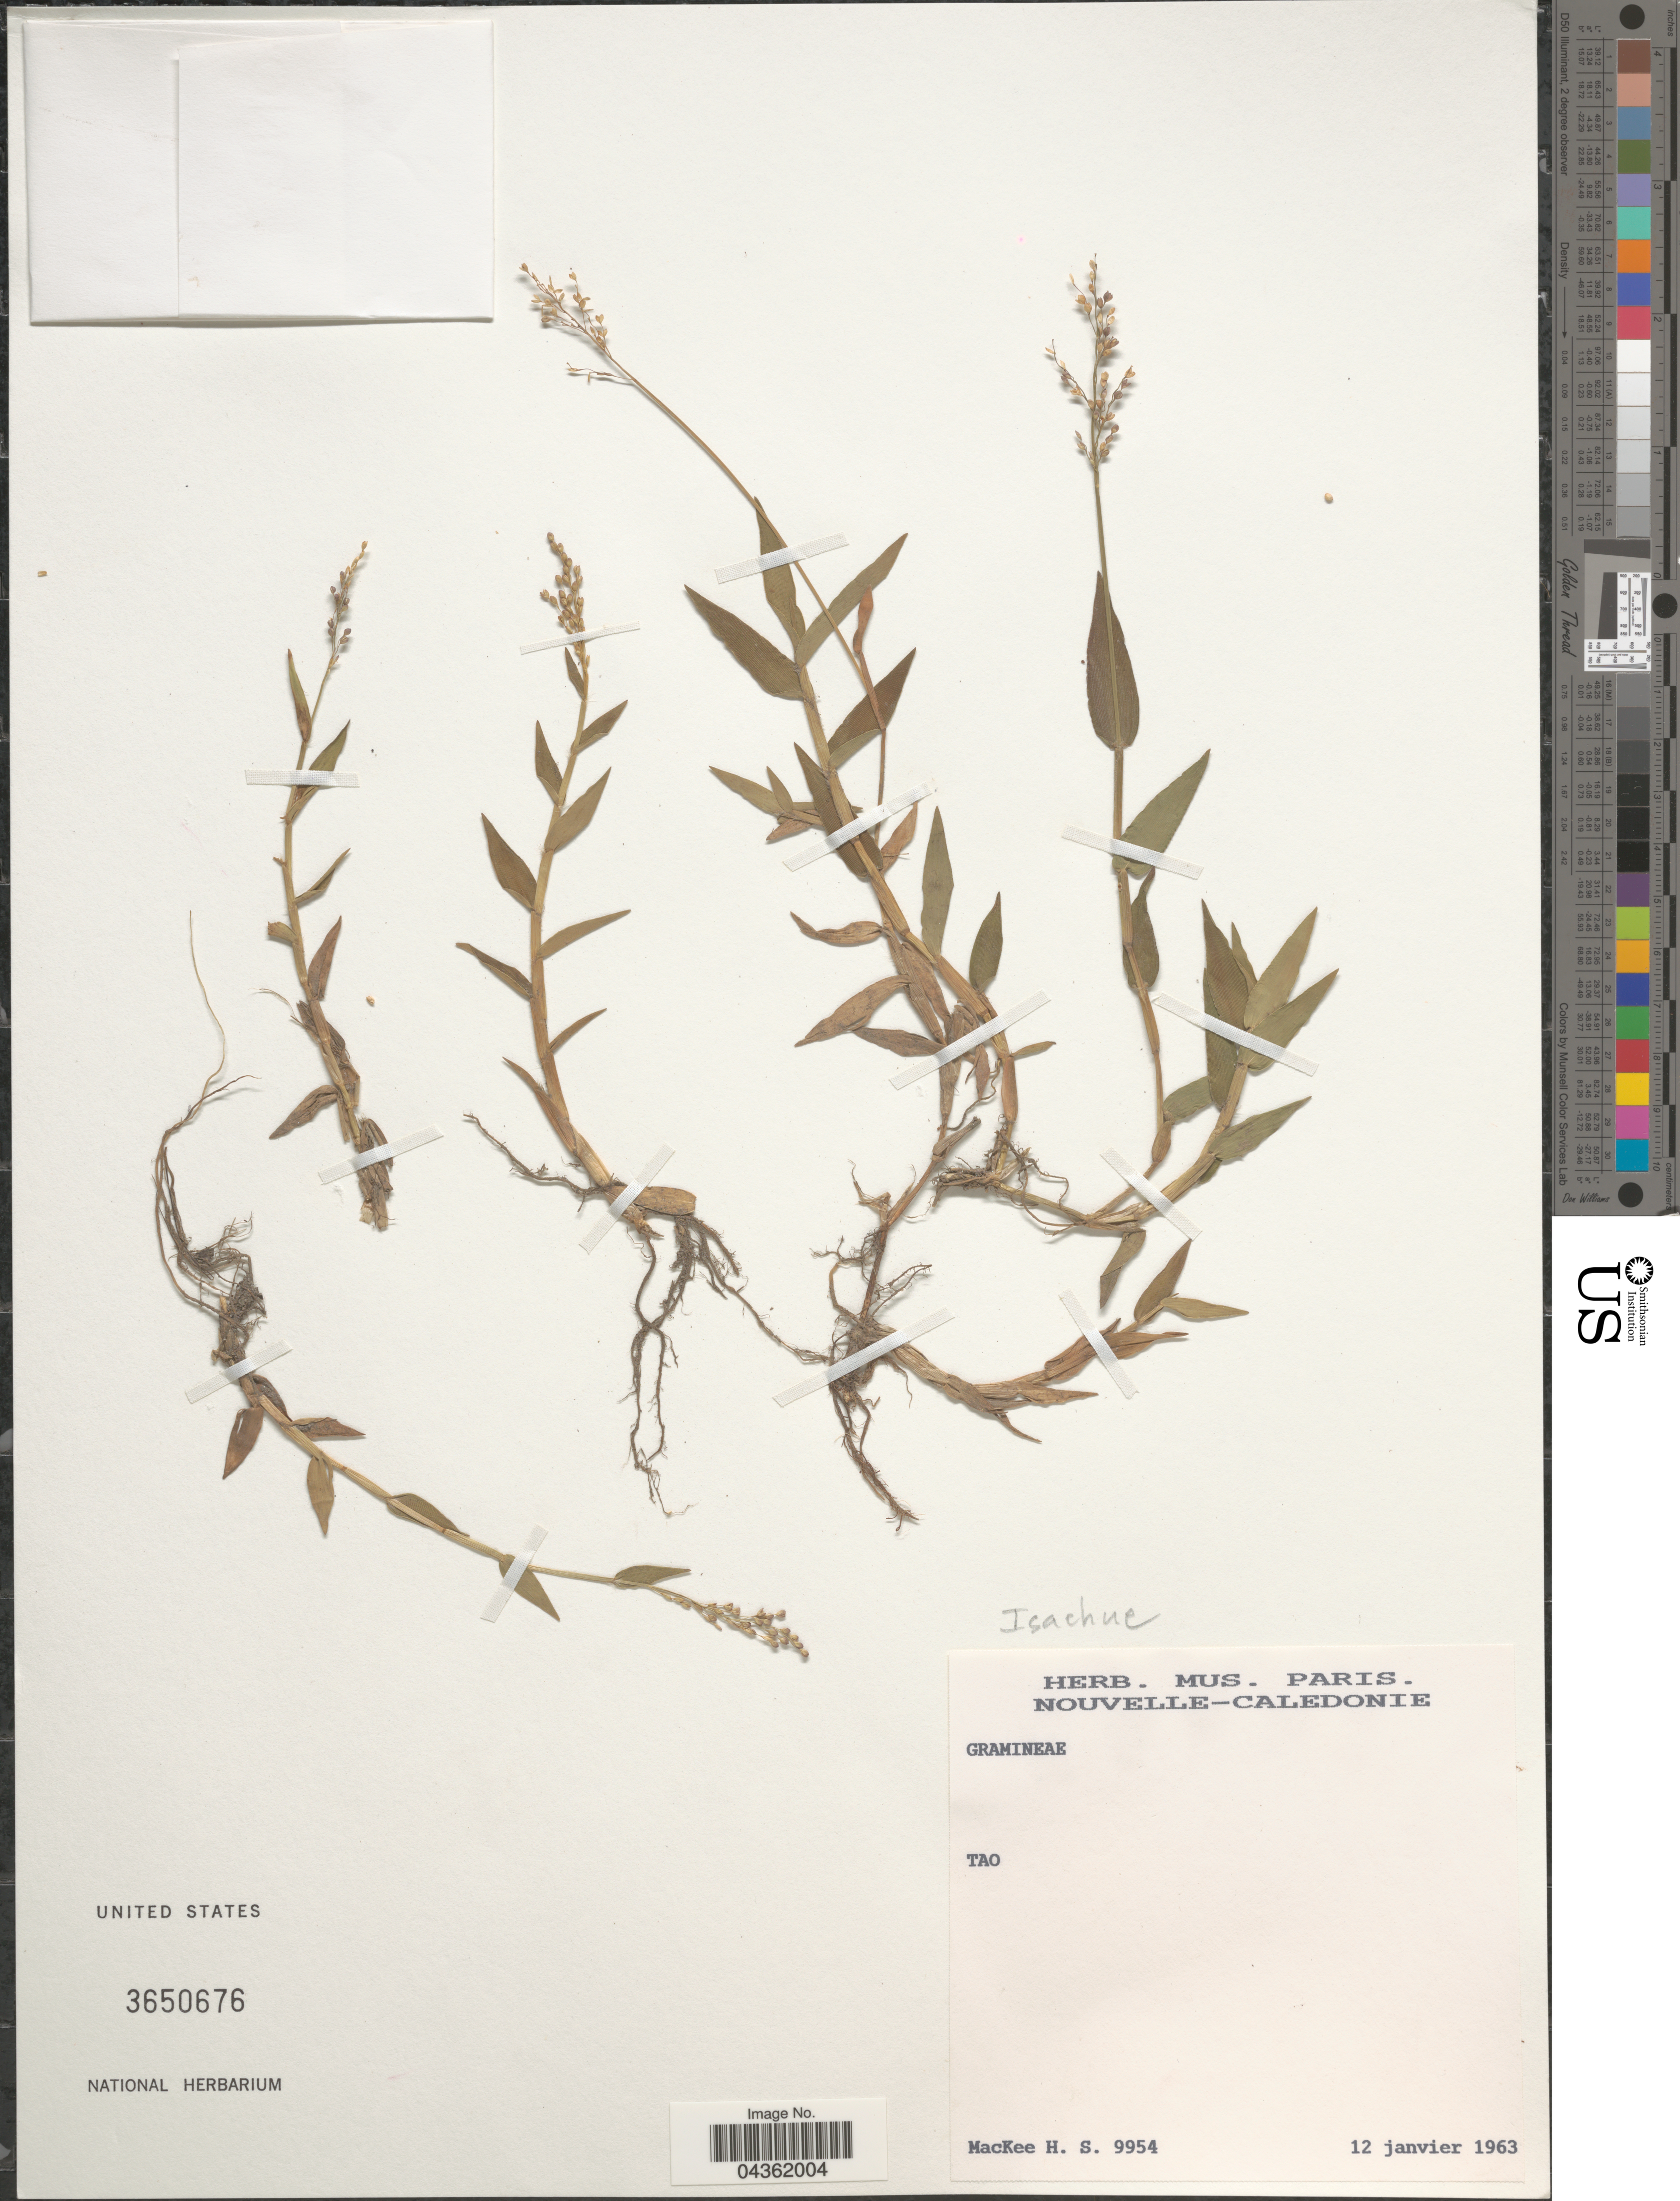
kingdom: Plantae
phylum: Tracheophyta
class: Liliopsida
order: Poales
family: Poaceae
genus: Isachne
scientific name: Isachne sp.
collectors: H. Mackee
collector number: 9954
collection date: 1963-01-12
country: New Caledonia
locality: Tao.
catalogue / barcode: US 3650676